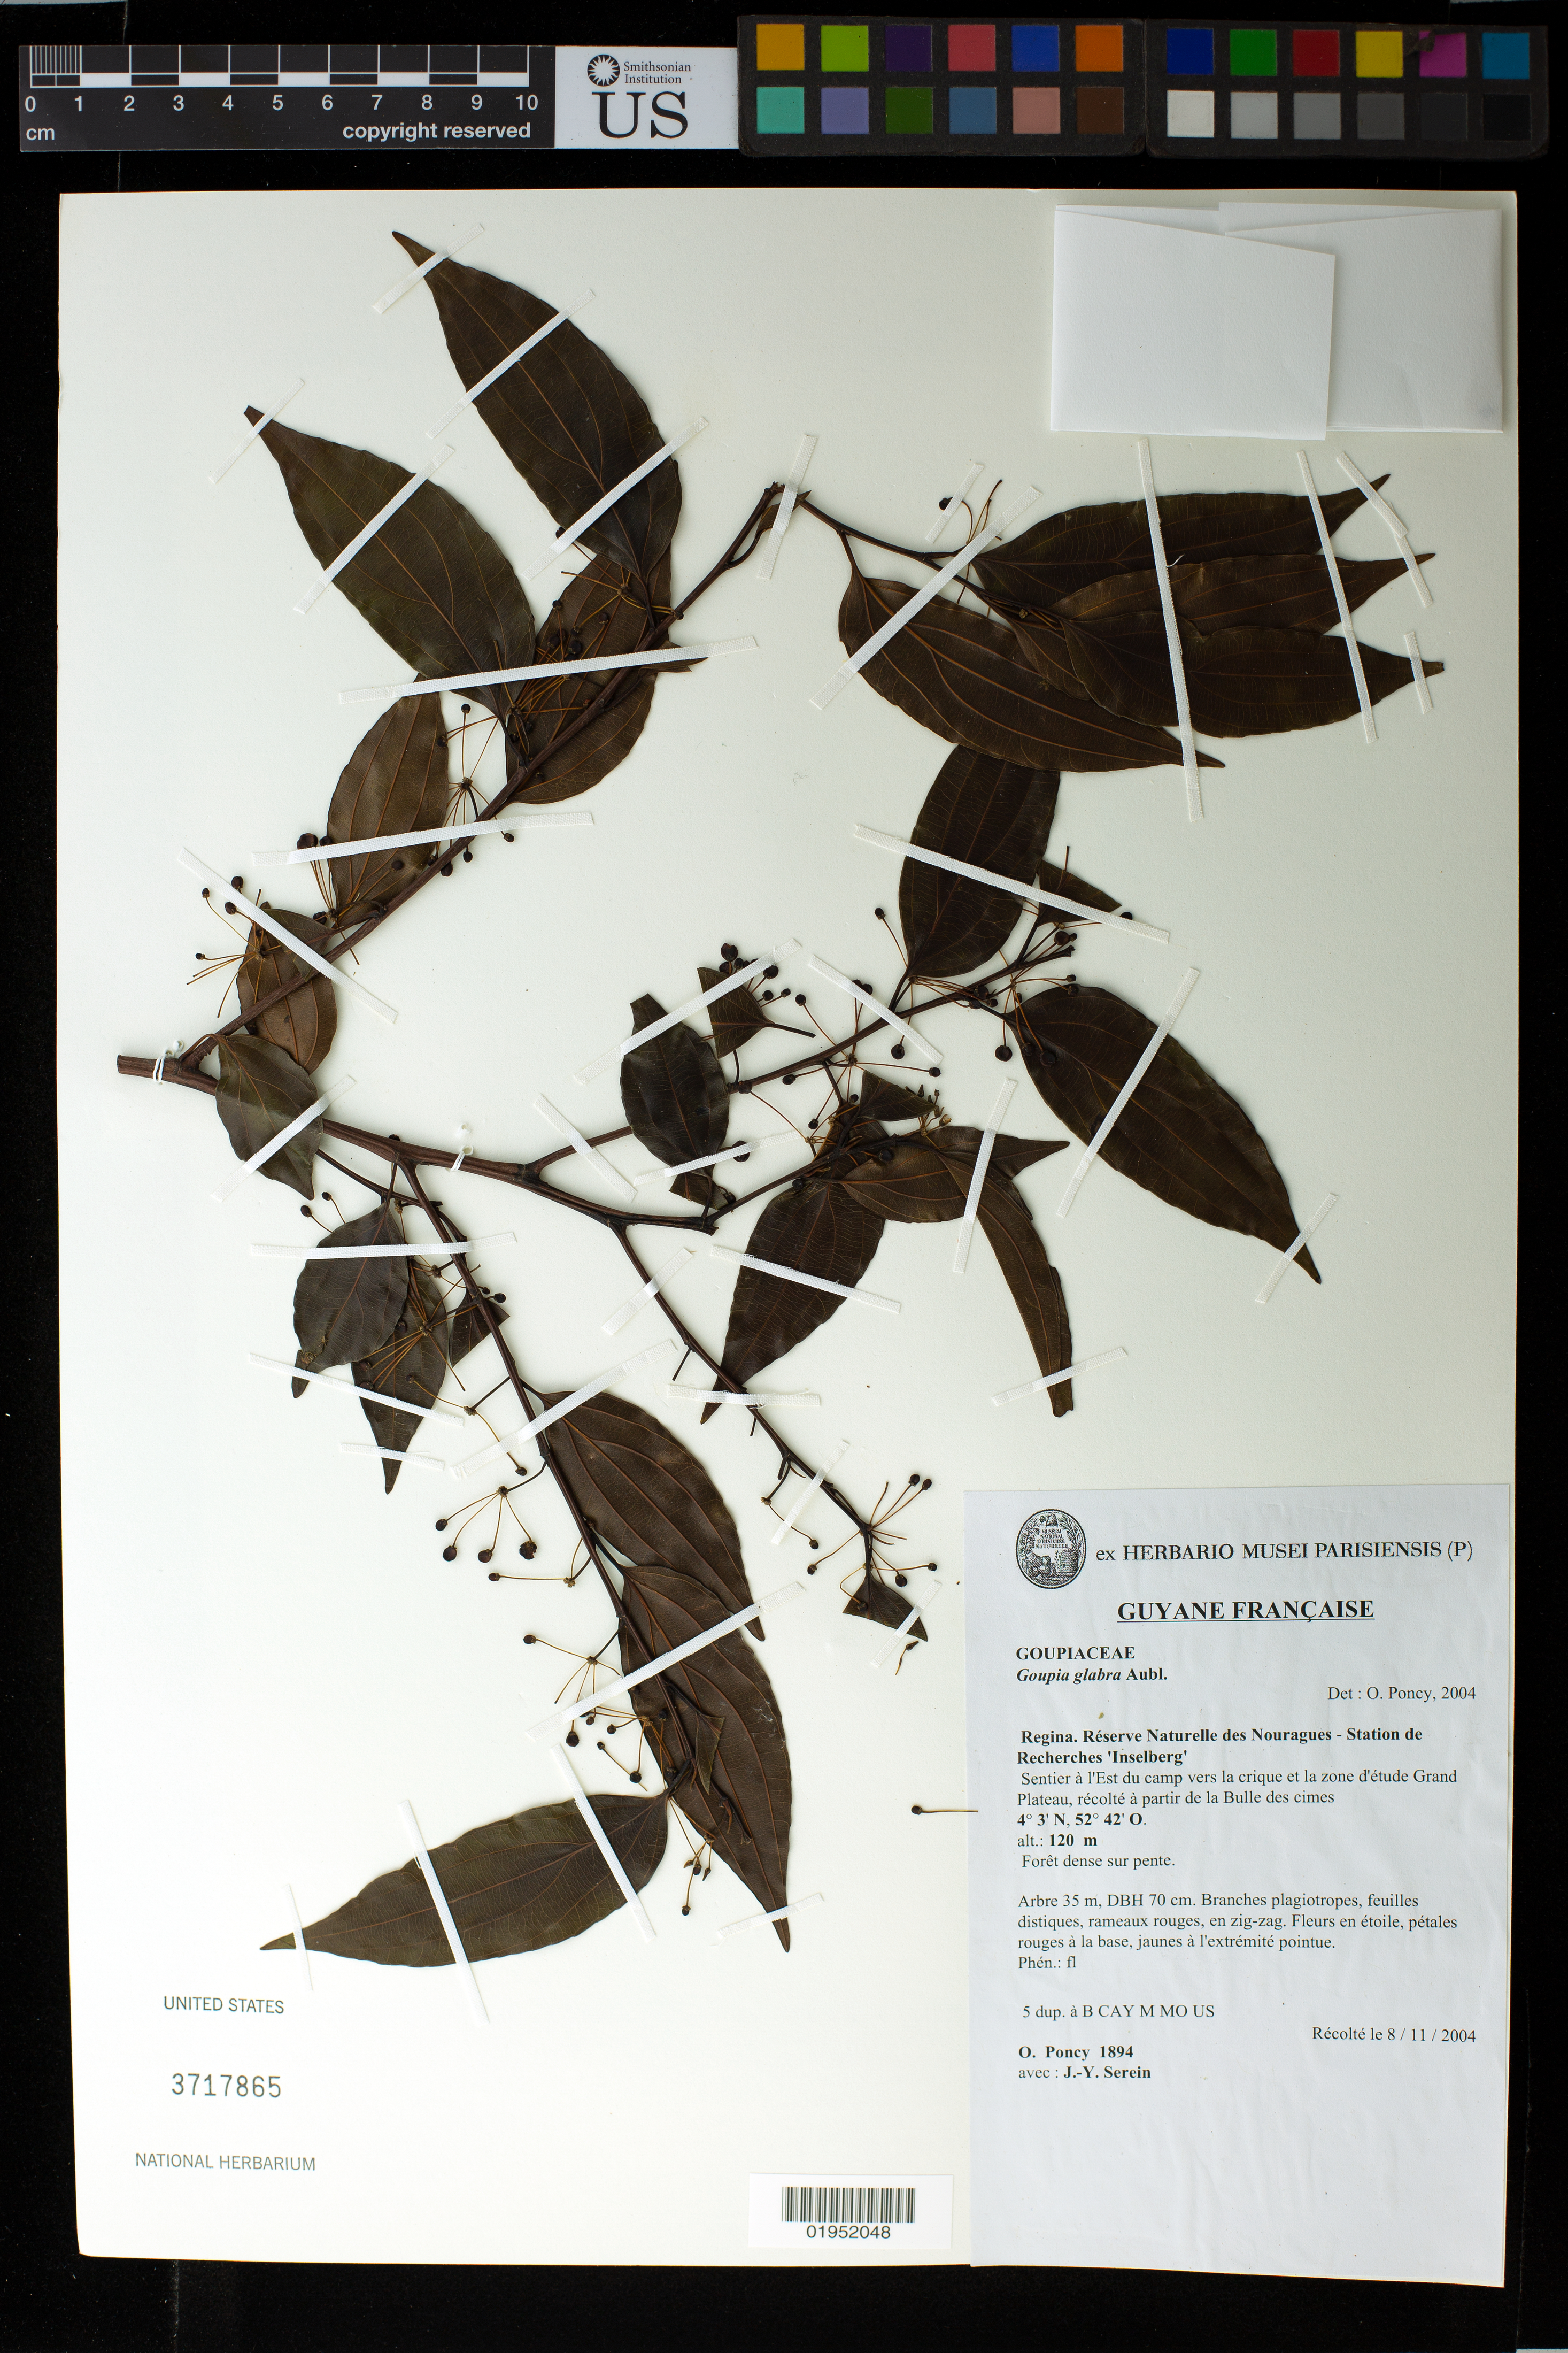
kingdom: Plantae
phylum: Tracheophyta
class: Magnoliopsida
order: Malpighiales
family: Goupiaceae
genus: Goupia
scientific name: Goupia glabra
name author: Aubl.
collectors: O. Poncy & J. Serein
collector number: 1894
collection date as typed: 8 Nov 2004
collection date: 2004-11-08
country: French Guiana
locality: Regina. Réserve Naturelle des Nouragues - Station de Recherches "Inselberg", Sentier a l'Est du camp vers la crique et la sone d'etude Grand Plateau, recolte a partir de la Bulle des cimes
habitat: Foret dense sur pente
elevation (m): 120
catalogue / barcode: US 3717865